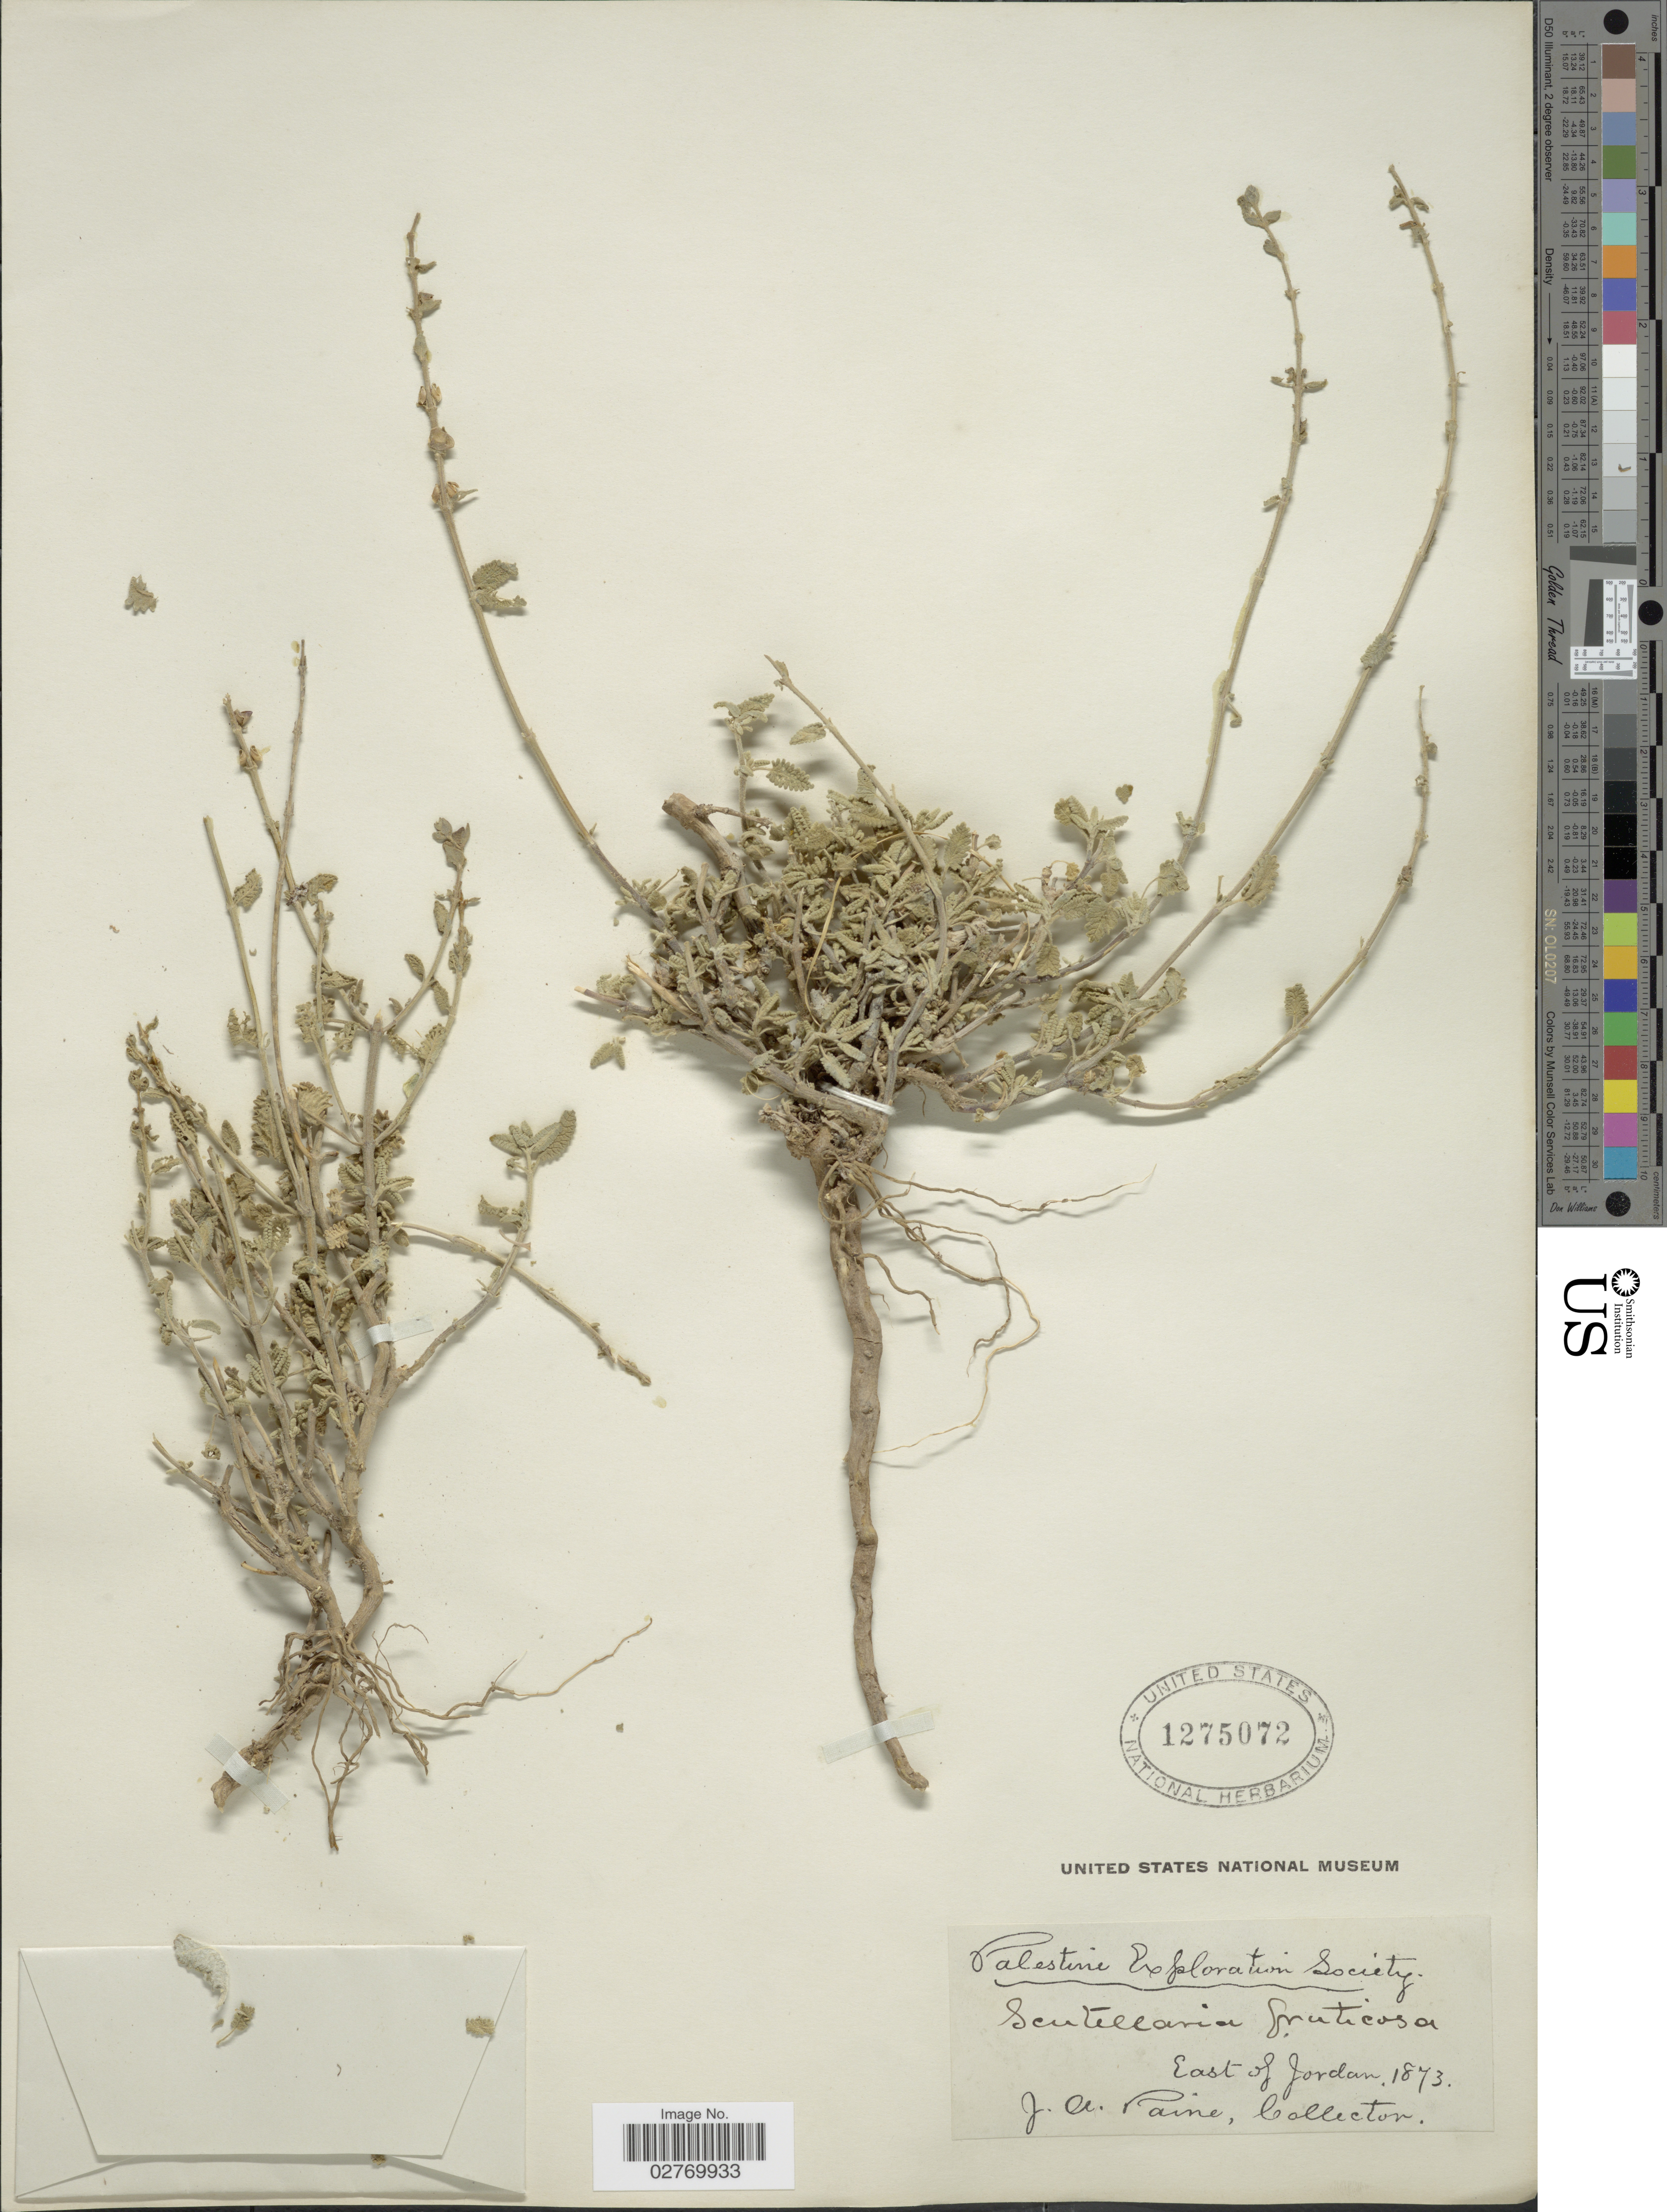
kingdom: Plantae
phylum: Tracheophyta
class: Magnoliopsida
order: Lamiales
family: Lamiaceae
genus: Scutellaria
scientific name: Scutellaria fruticosa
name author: P. Willemet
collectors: J. A. Paine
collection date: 1873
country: Jordan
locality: East of Jordan.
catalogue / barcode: US 1275072